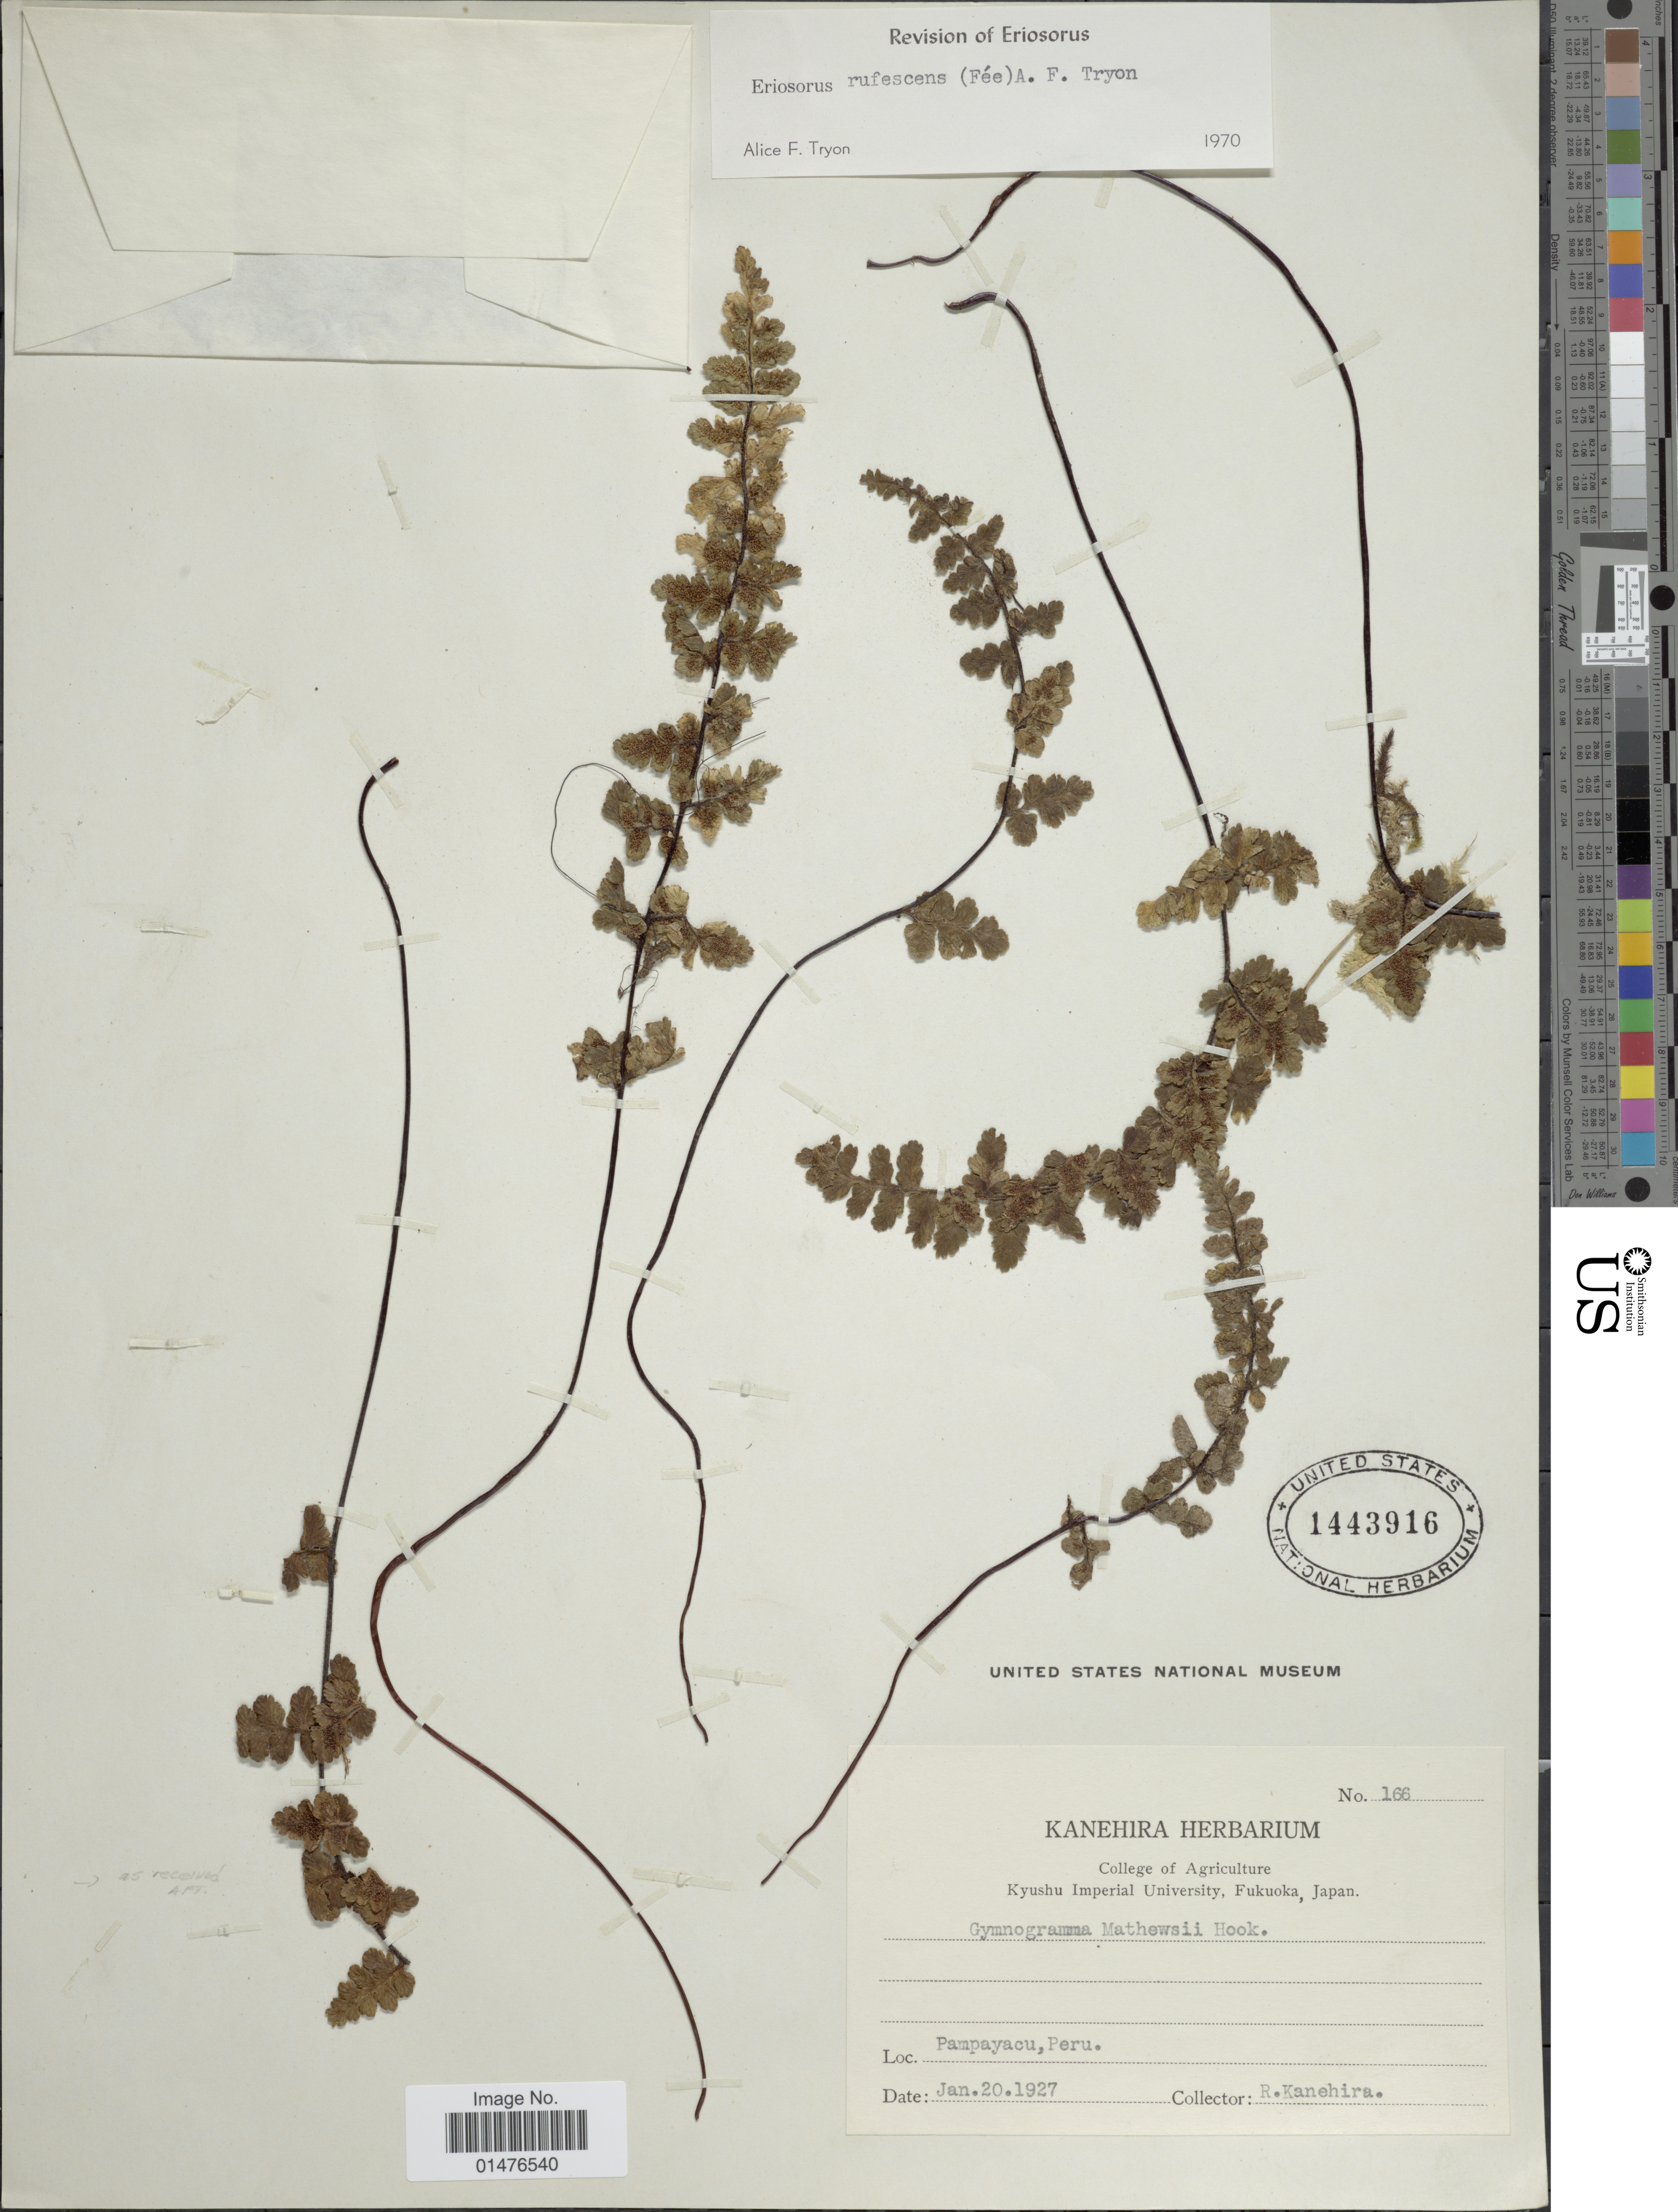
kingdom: Plantae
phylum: Tracheophyta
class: Polypodiopsida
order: Polypodiales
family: Pteridaceae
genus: Jamesonia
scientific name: Jamesonia rufescens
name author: (Fée) Christenh.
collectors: R. Kanehira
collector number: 166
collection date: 1927-01-20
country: Peru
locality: Pampayacu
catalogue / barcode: US 1443916